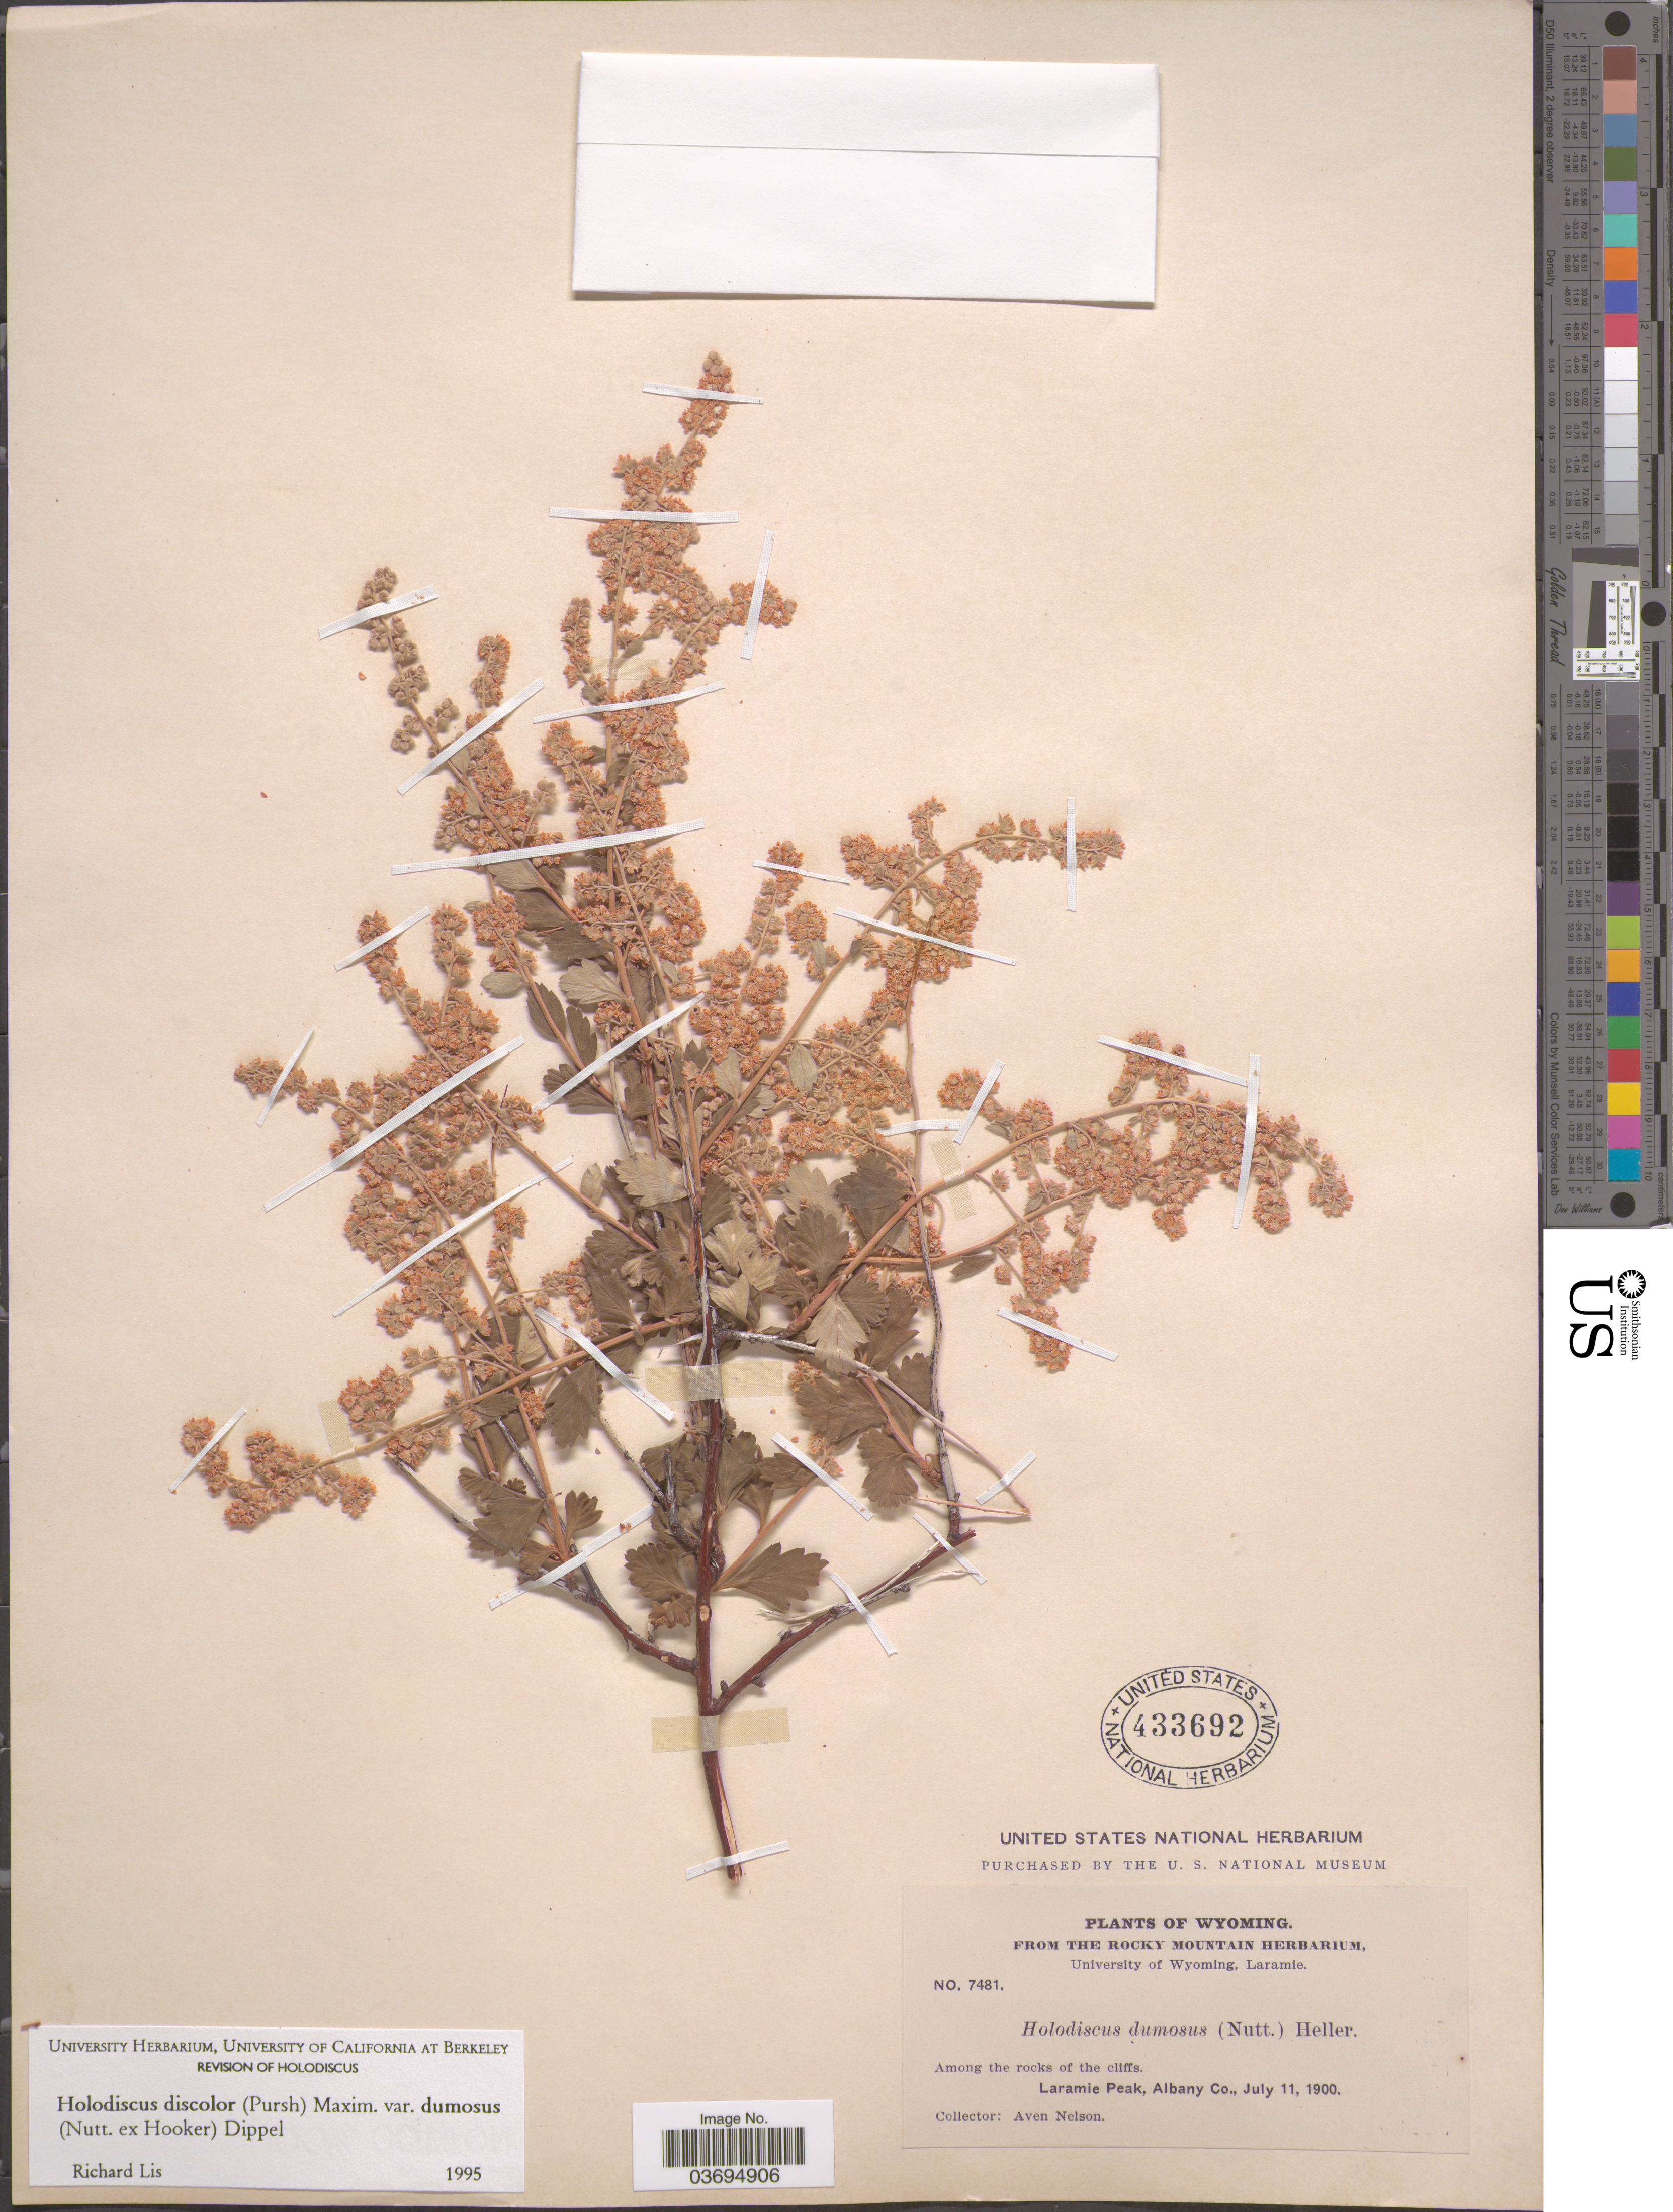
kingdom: Plantae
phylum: Tracheophyta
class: Magnoliopsida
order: Rosales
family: Rosaceae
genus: Holodiscus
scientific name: Holodiscus discolor var. dumosus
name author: Maxim. ex J.M. Coult.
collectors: A. Nelson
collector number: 7481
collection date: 1900-07-11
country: United States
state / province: Wyoming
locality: Laramie Peak, Albany Co.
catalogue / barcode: US 433692